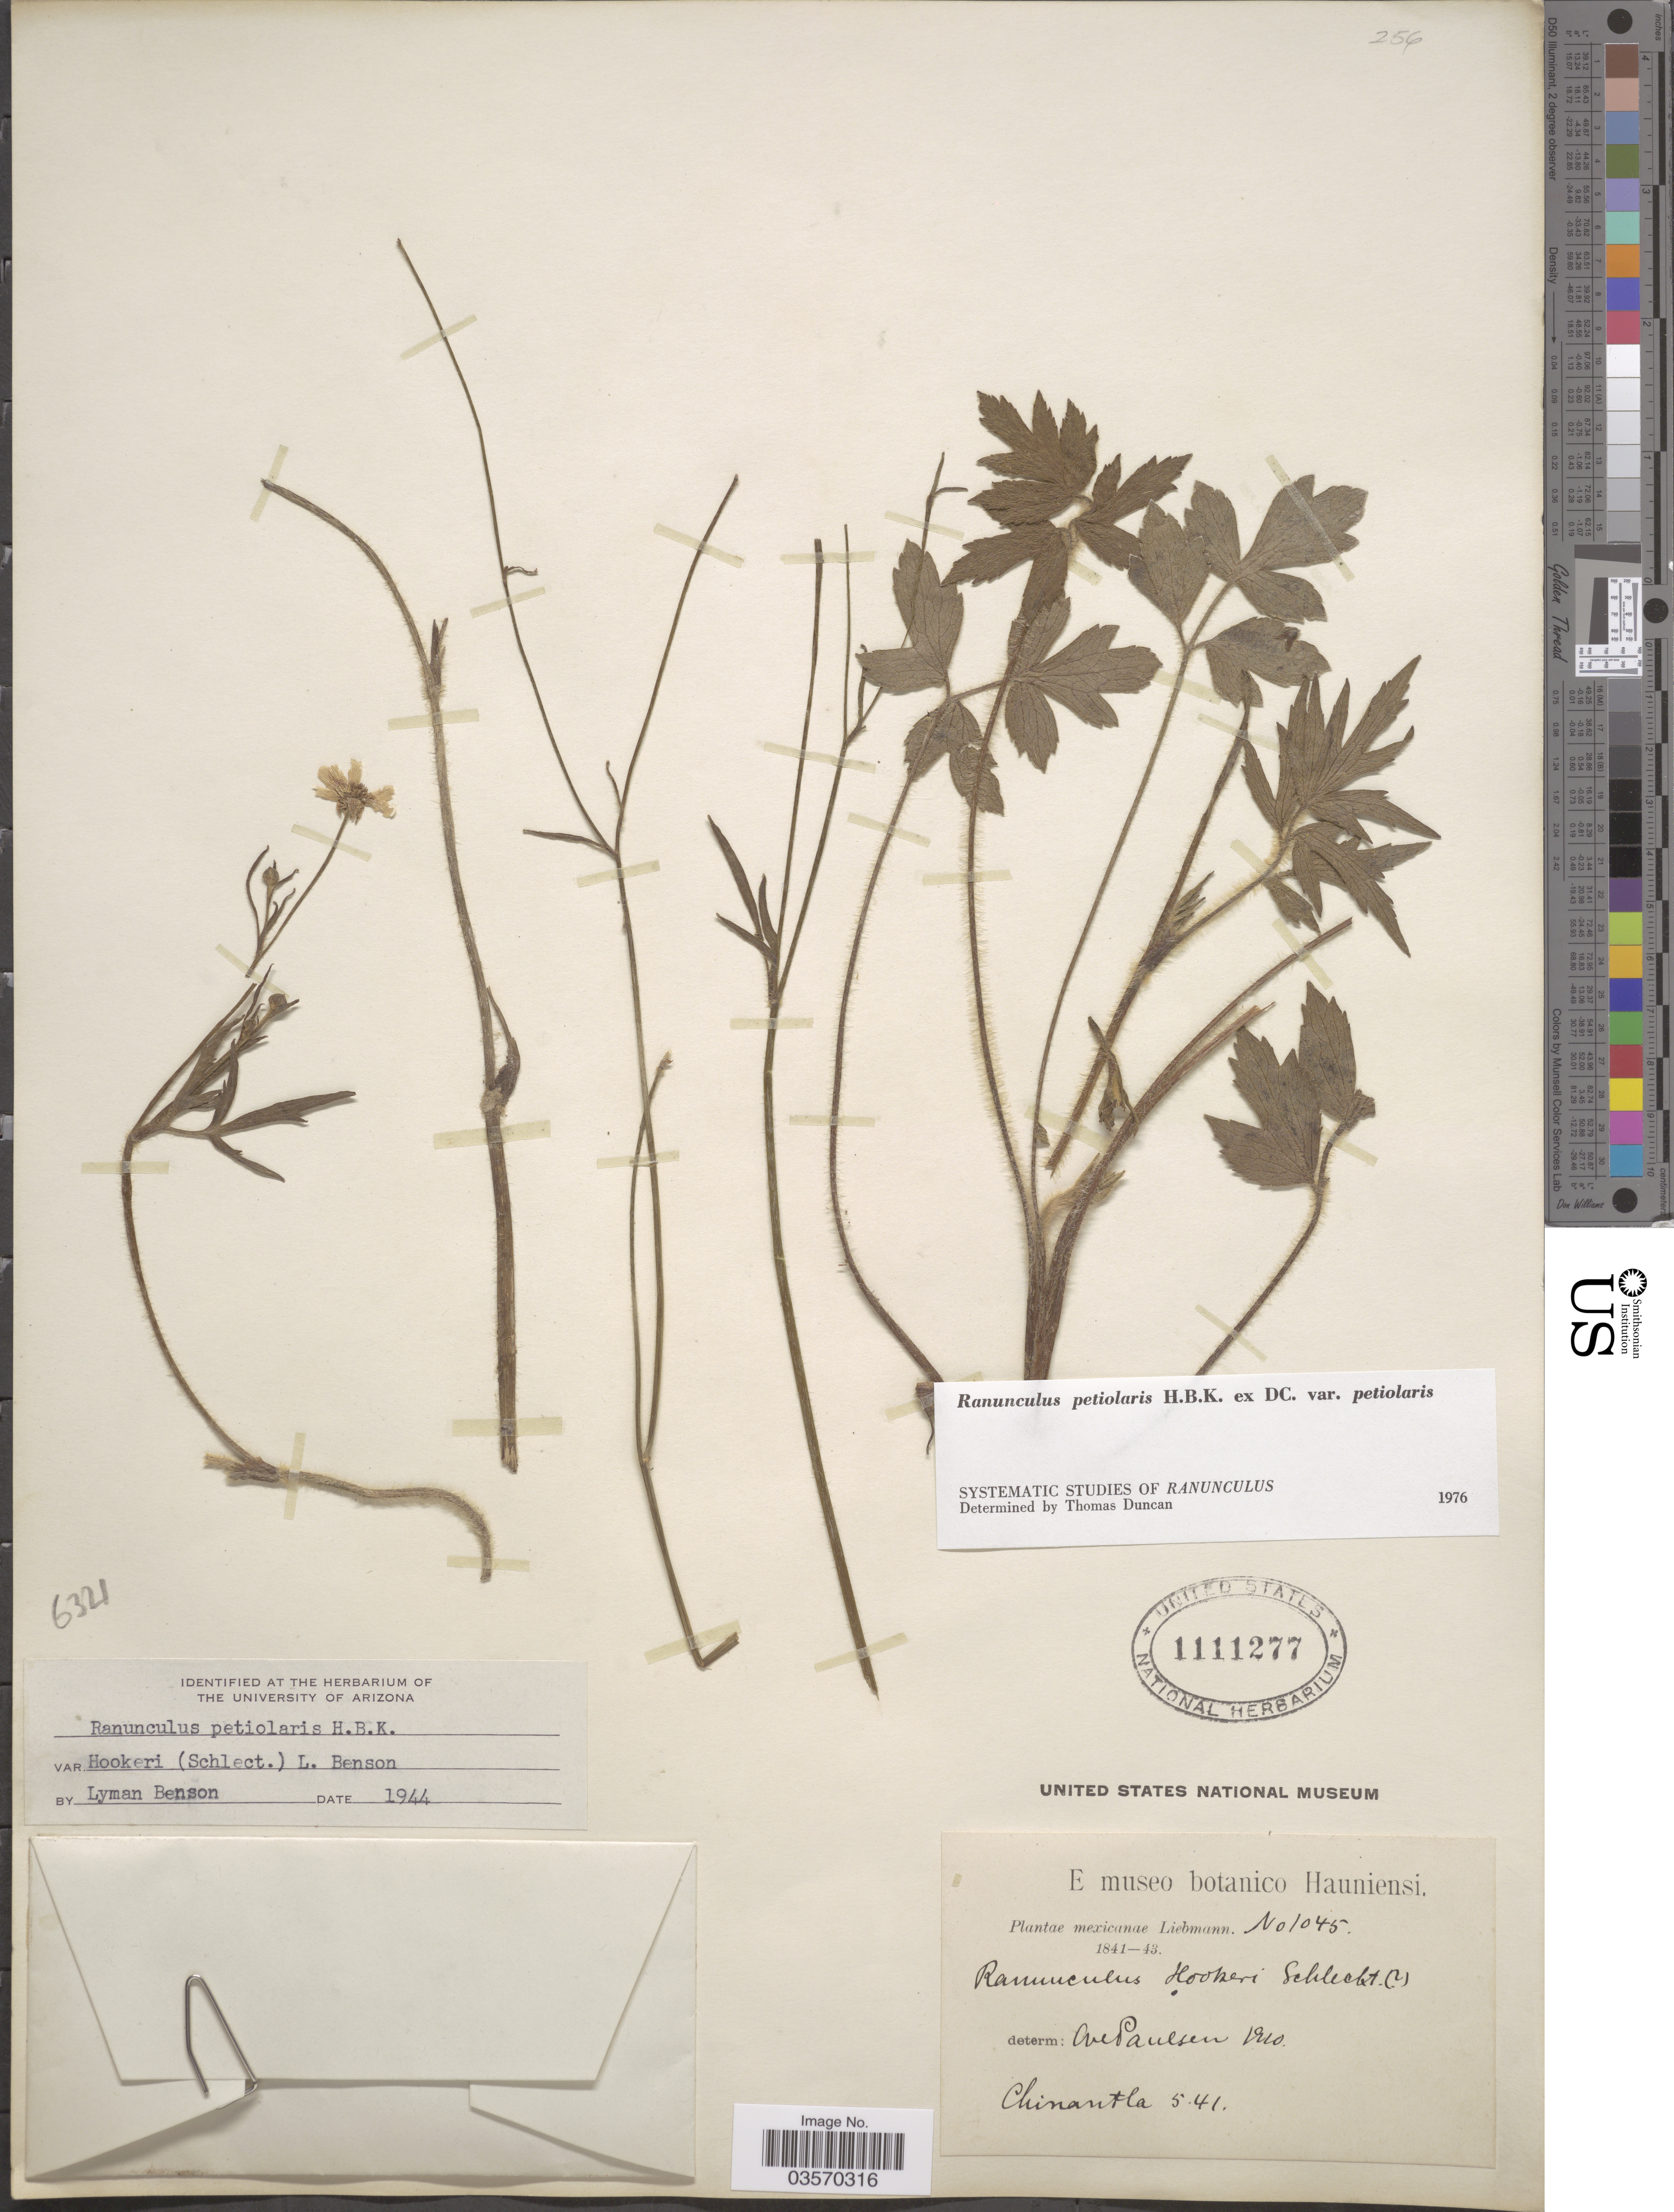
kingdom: Plantae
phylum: Tracheophyta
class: Magnoliopsida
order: Ranunculales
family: Ranunculaceae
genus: Ranunculus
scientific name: Ranunculus petiolaris var. petiolaris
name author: Kunth ex DC.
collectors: Liebmann, --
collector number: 1045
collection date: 1841-05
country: Mexico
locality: Chinantla.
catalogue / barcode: US 1111277